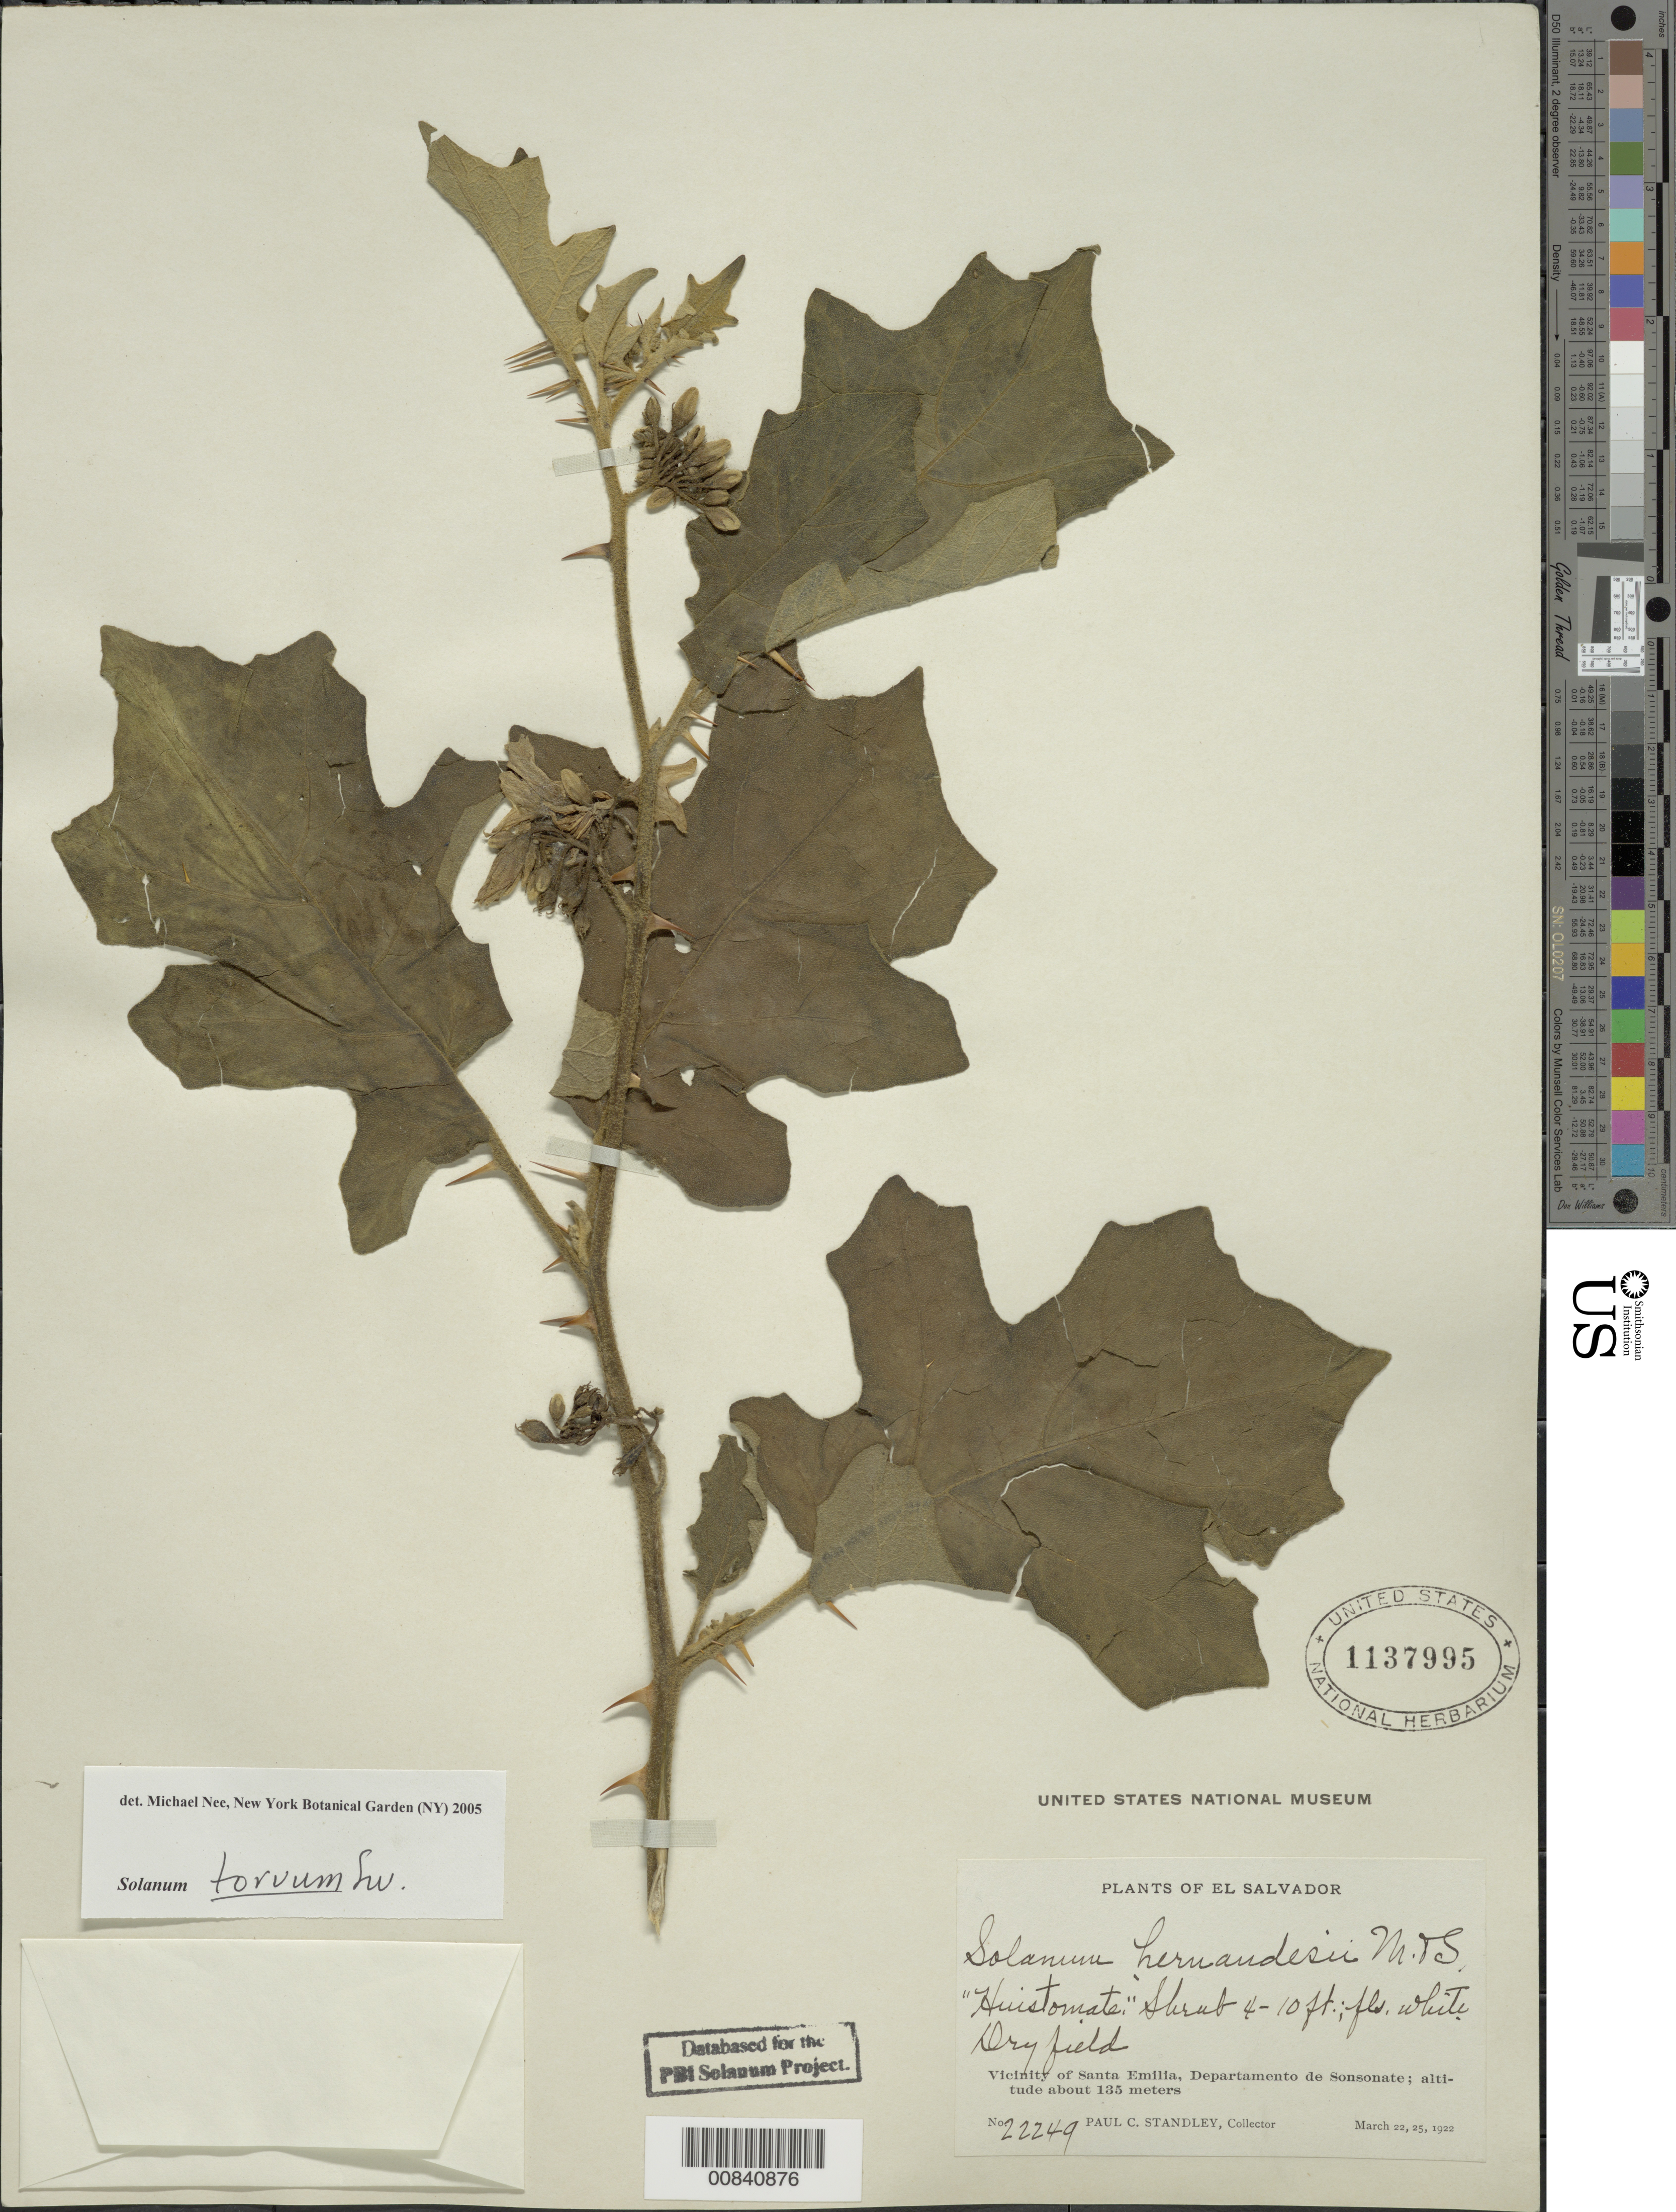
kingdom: Plantae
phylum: Tracheophyta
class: Magnoliopsida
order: Solanales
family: Solanaceae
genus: Solanum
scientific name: Solanum torvum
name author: Sw.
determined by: Nee, Michael H.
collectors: P. C. Standley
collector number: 22249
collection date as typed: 22 Mar 1922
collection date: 1922-03-22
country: El Salvador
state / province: Sonsonate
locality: Vicinity of Santa Emilia.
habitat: Dry field.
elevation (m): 135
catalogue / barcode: US 1137995